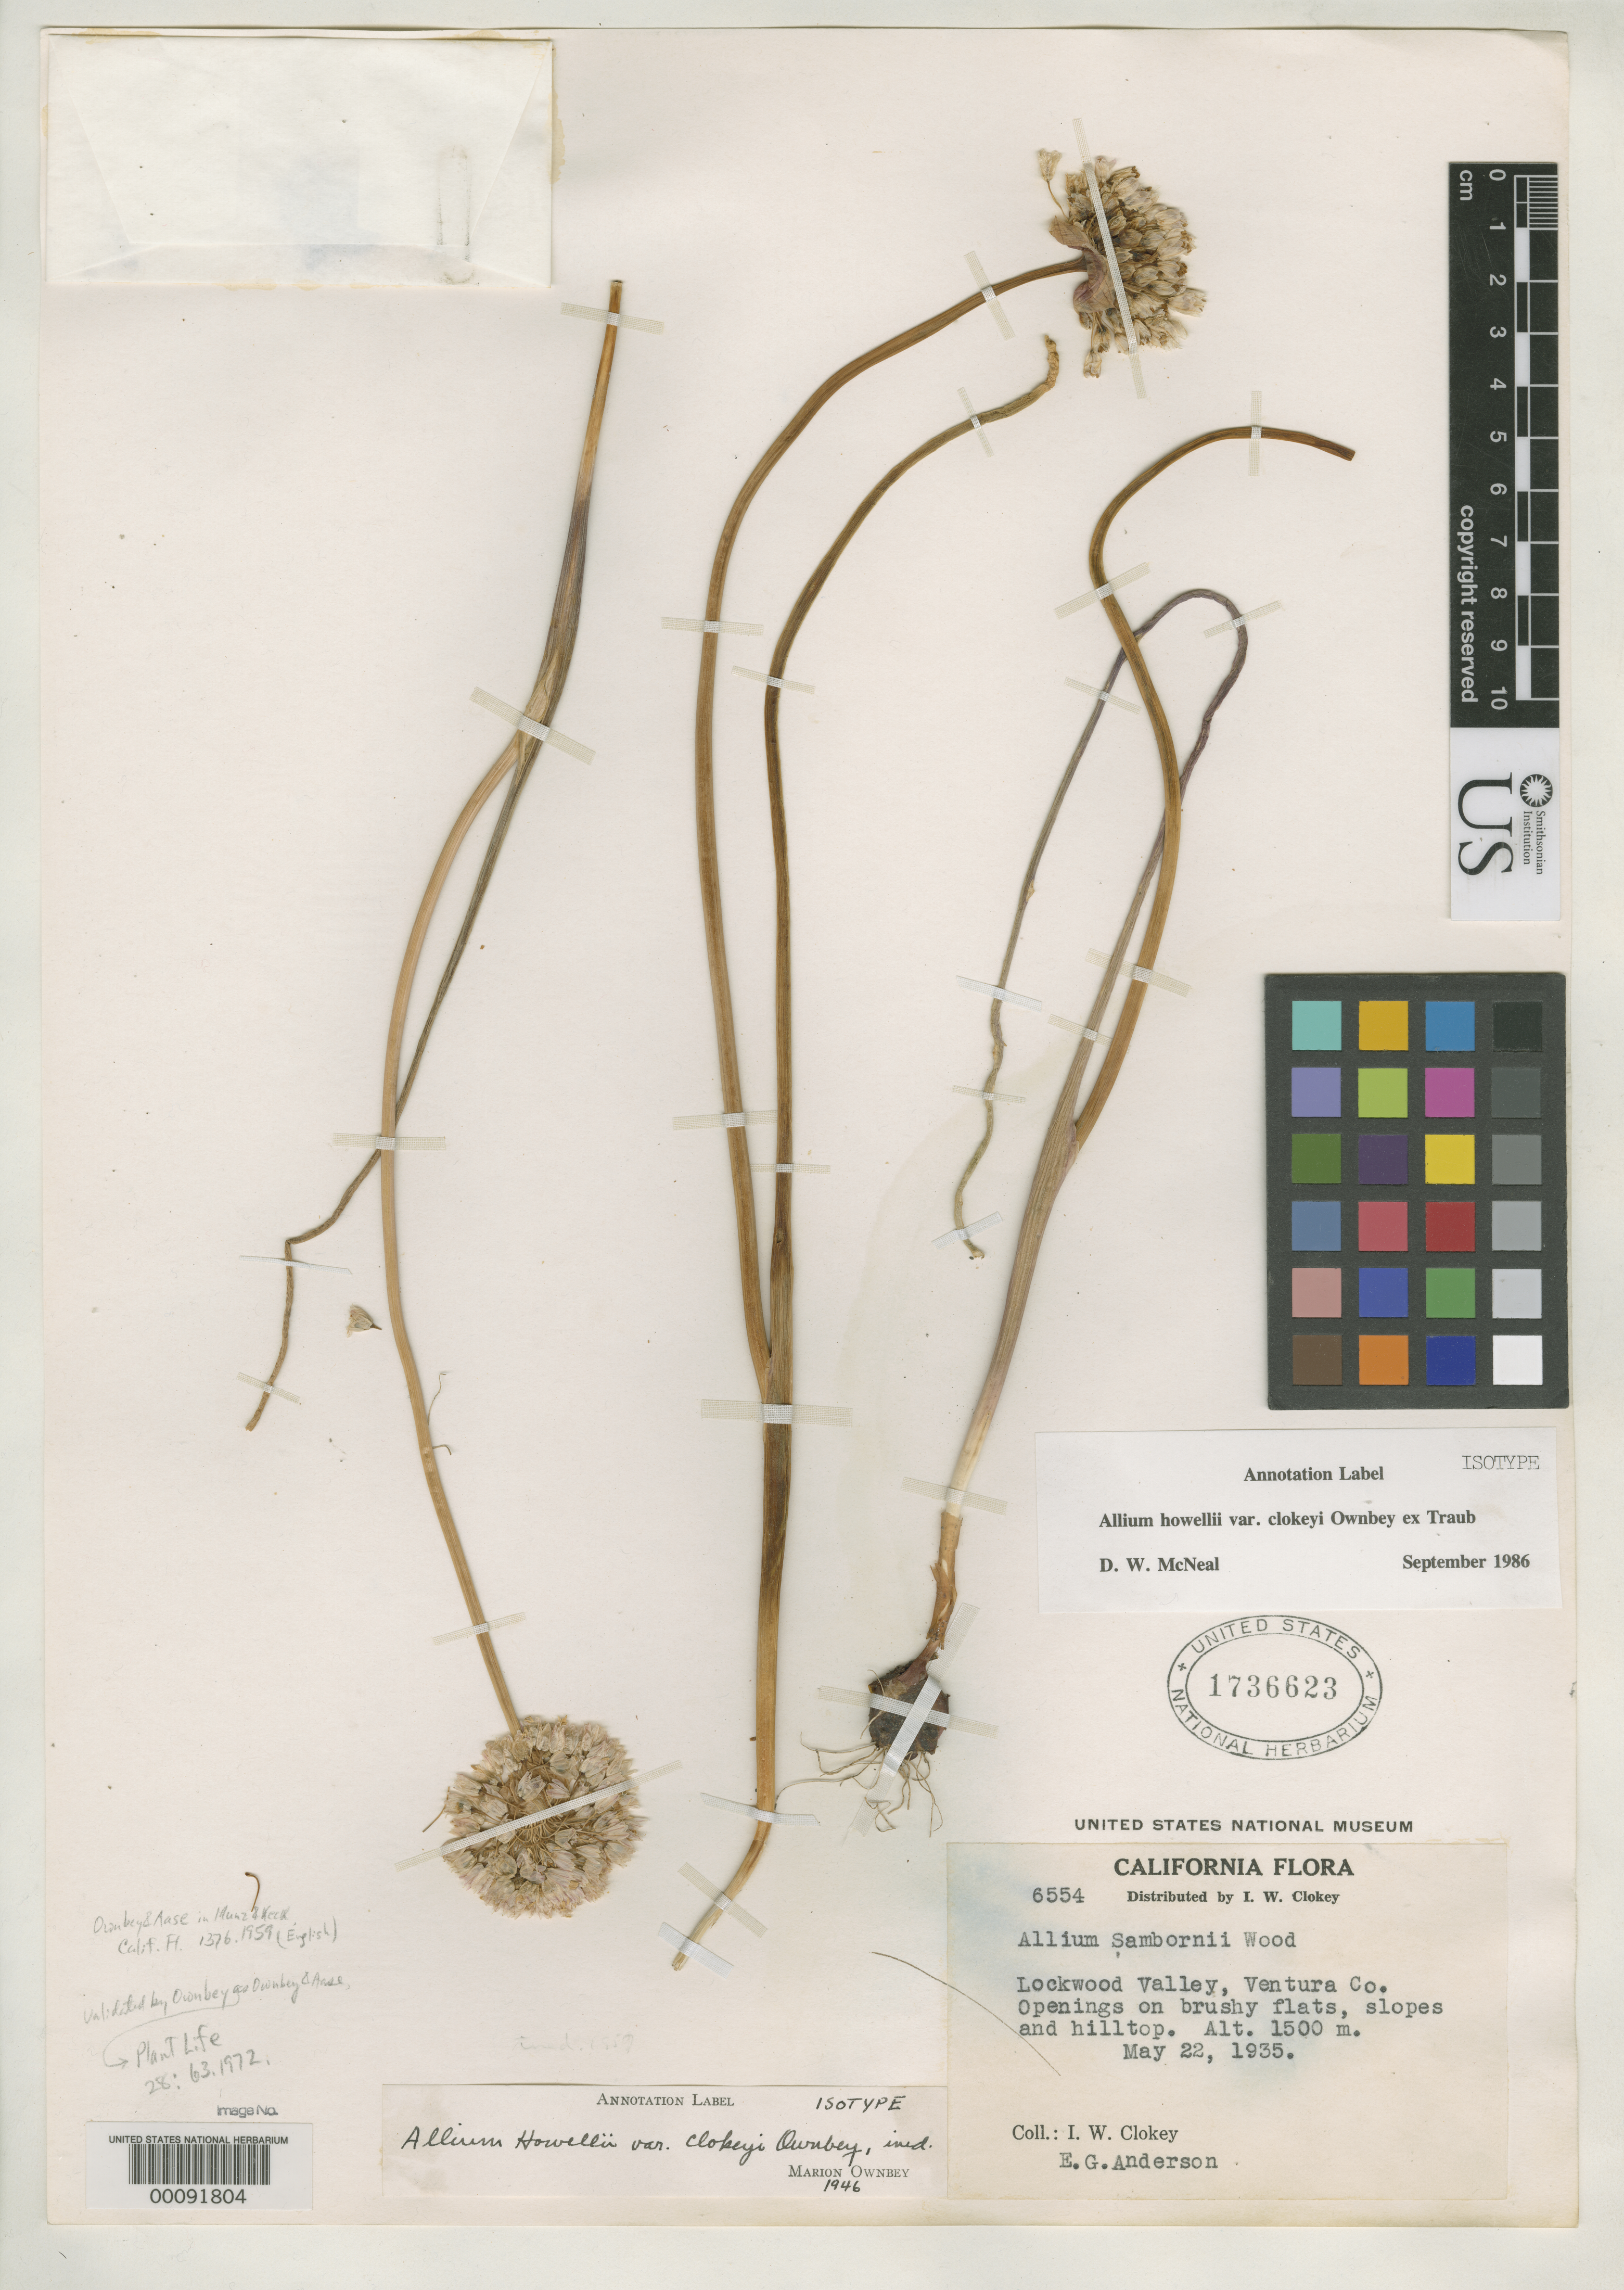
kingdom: Plantae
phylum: Tracheophyta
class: Liliopsida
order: Asparagales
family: Amaryllidaceae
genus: Allium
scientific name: Allium howellii var. clokeyi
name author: Ownbey & Aase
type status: Isotype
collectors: I. W. Clokey & E. G. Anderson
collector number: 6554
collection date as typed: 22 May 1935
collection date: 1935-05-22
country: United States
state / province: California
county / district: Ventura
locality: Lockwood Valley.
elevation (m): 1500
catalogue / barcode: US 1736623